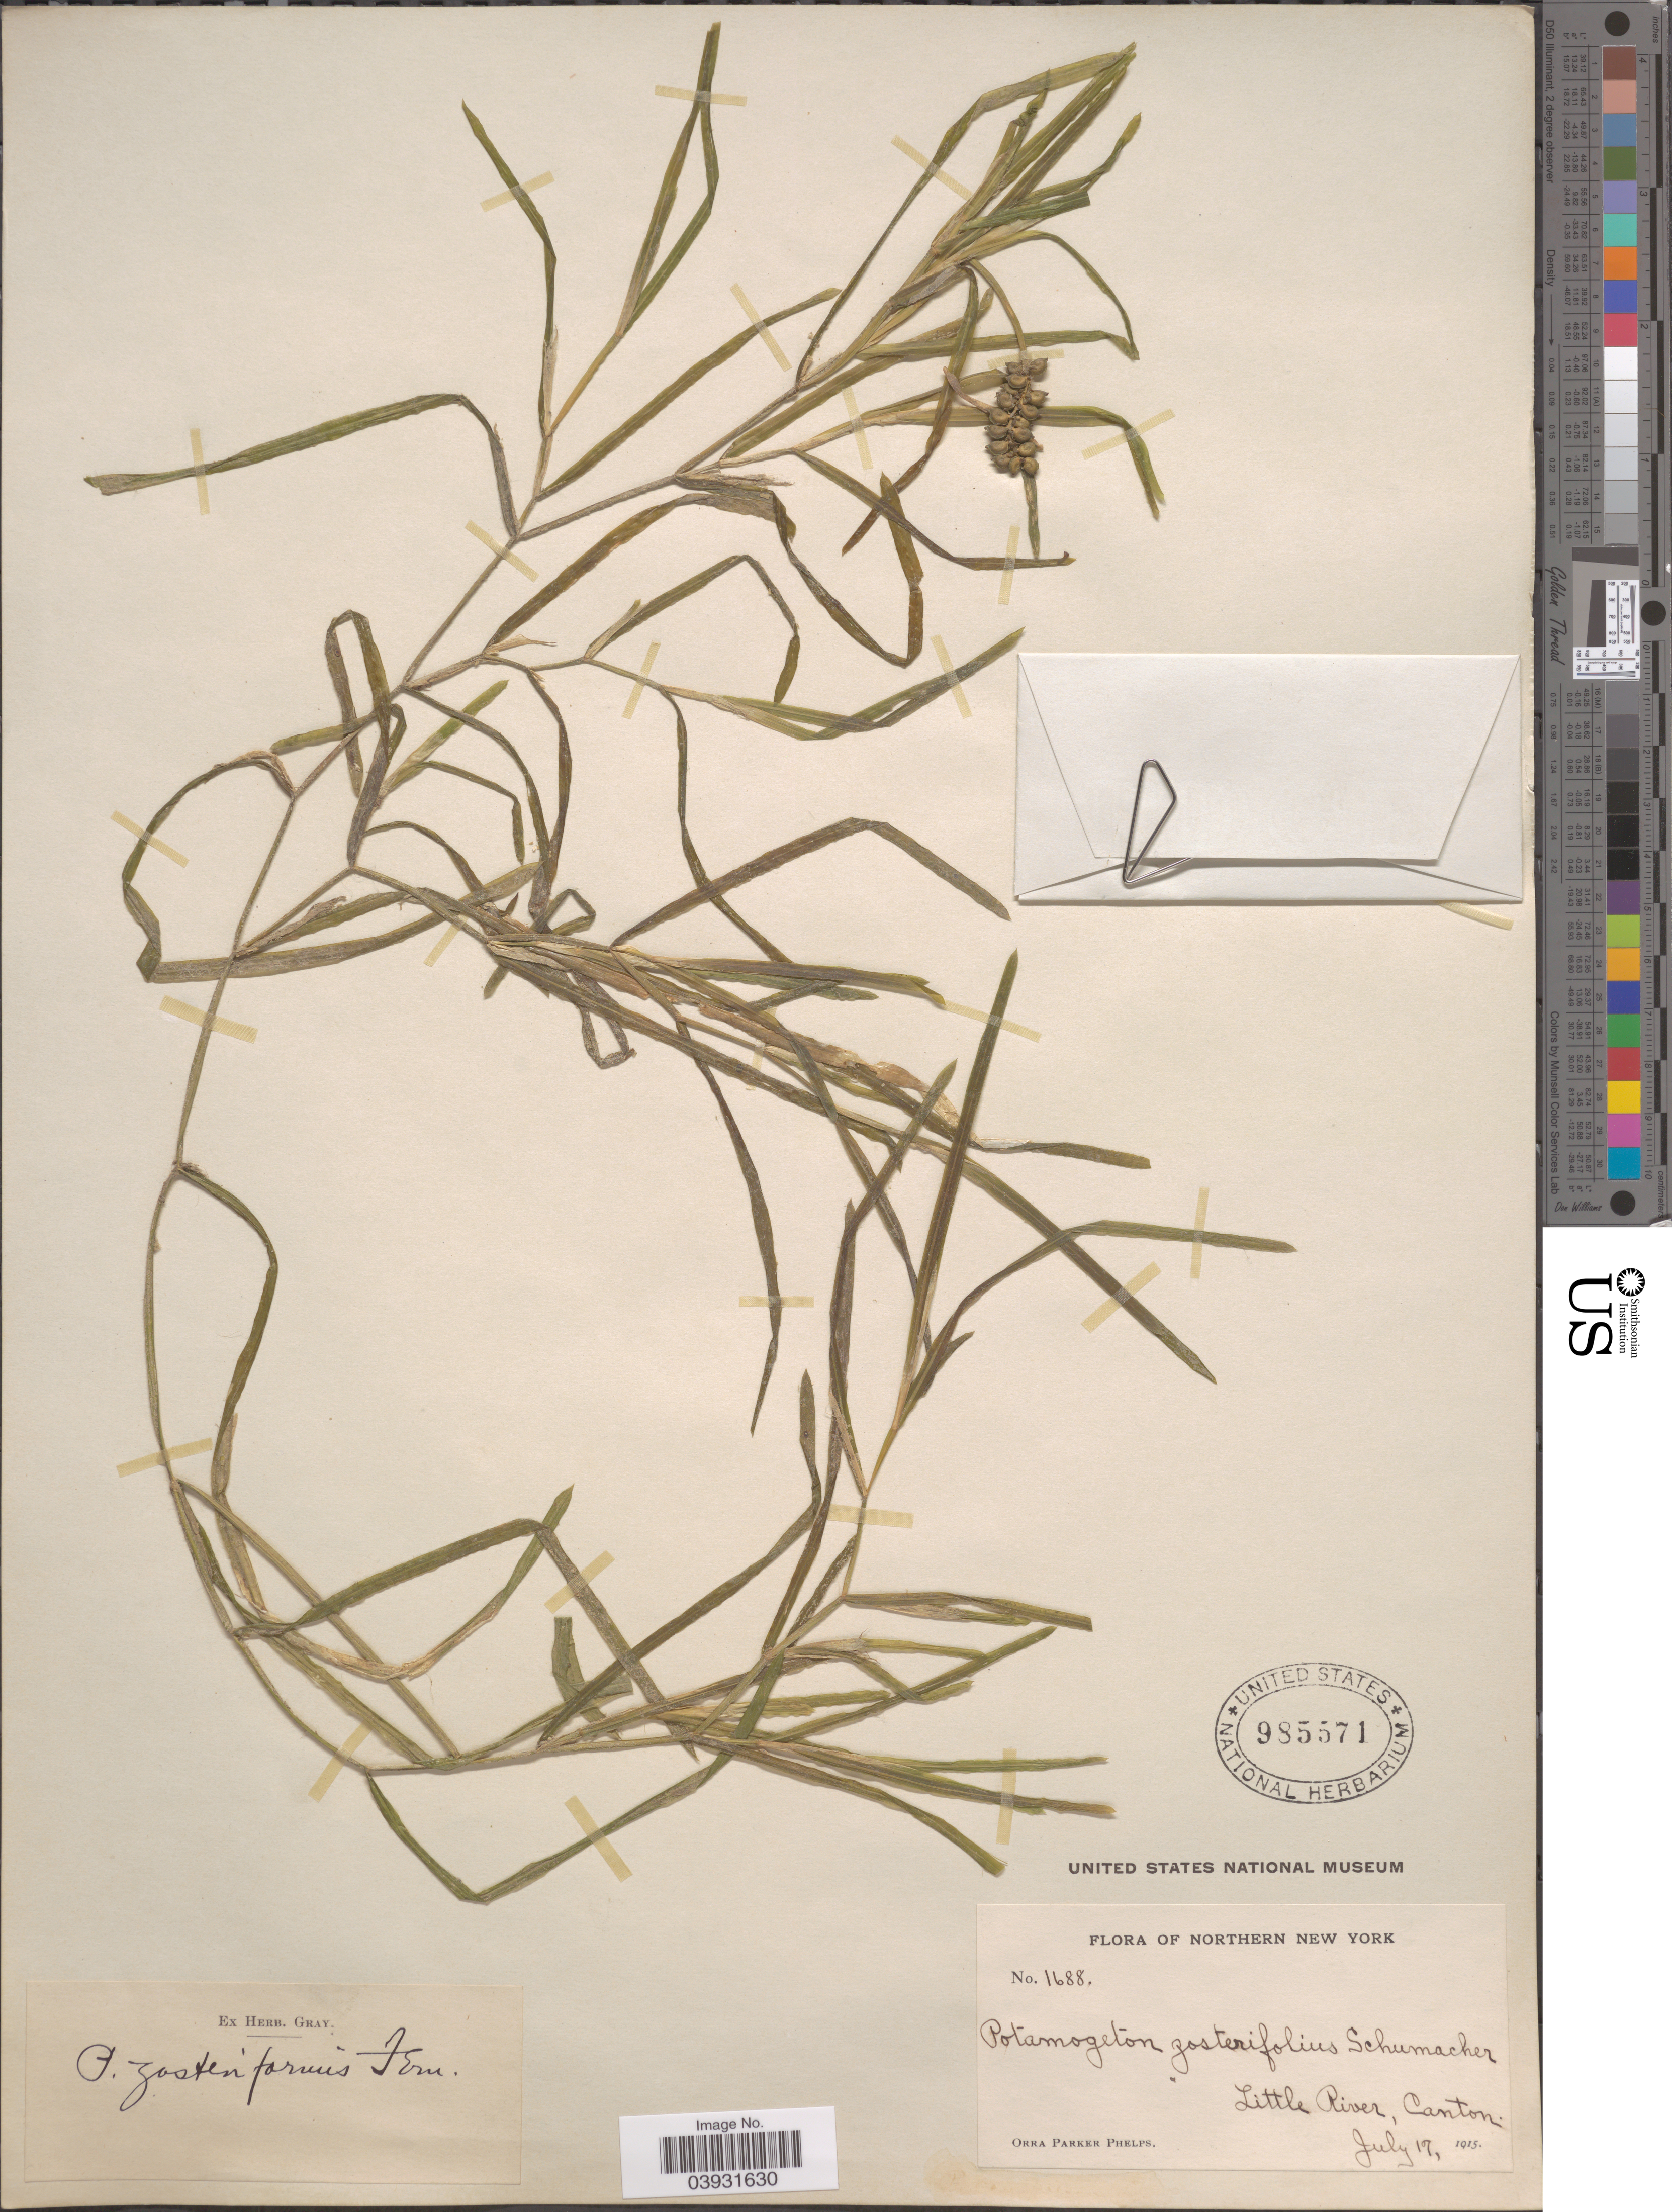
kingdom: Plantae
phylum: Tracheophyta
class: Liliopsida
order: Alismatales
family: Potamogetonaceae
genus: Potamogeton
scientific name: Potamogeton zosterifolius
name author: Schumach.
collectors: O. P. Phelps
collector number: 1688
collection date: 1915-07-17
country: United States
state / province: New York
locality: Northern New York. Little River, Canton.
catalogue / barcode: US 985571